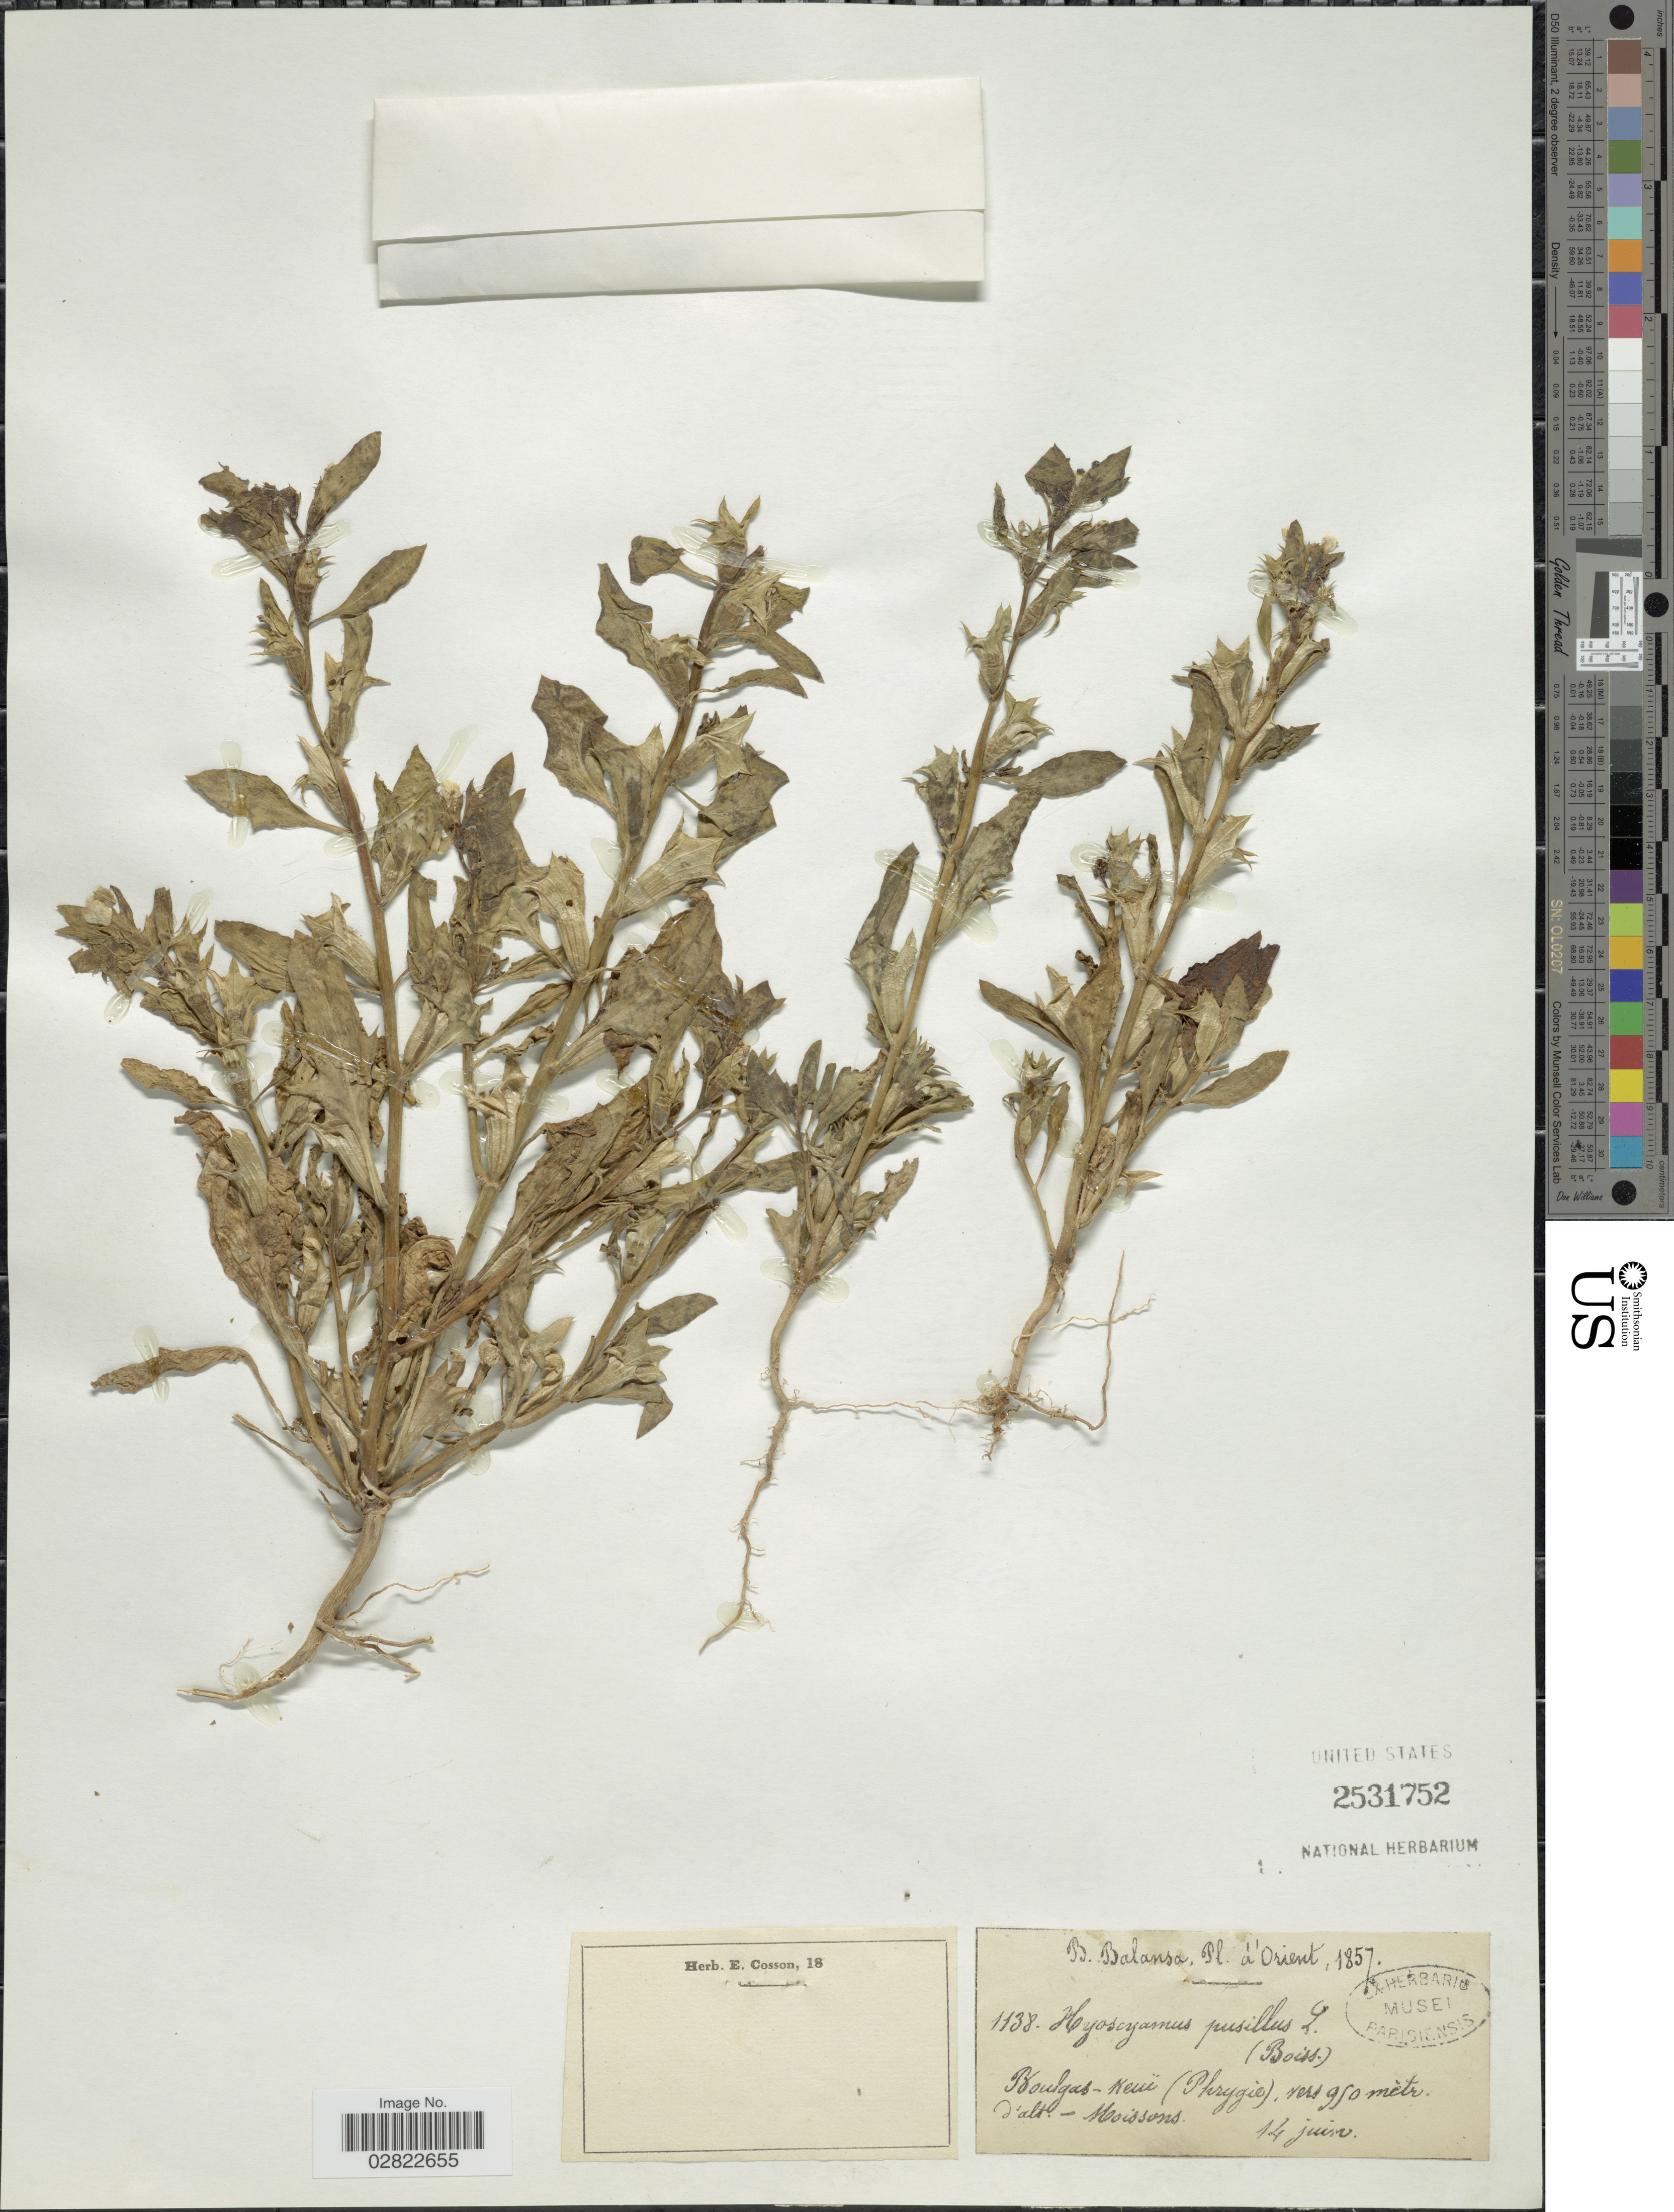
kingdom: Plantae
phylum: Tracheophyta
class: Magnoliopsida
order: Solanales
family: Solanaceae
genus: Hyoscyamus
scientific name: Hyoscyamus pusillus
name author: L.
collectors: B. Balansa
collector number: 1138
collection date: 1857-06-14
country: Turkey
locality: Orient. Bouglas-meuï [interpreted] (Phrygie). Moissons [unsure placement]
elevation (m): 950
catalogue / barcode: US 2531752